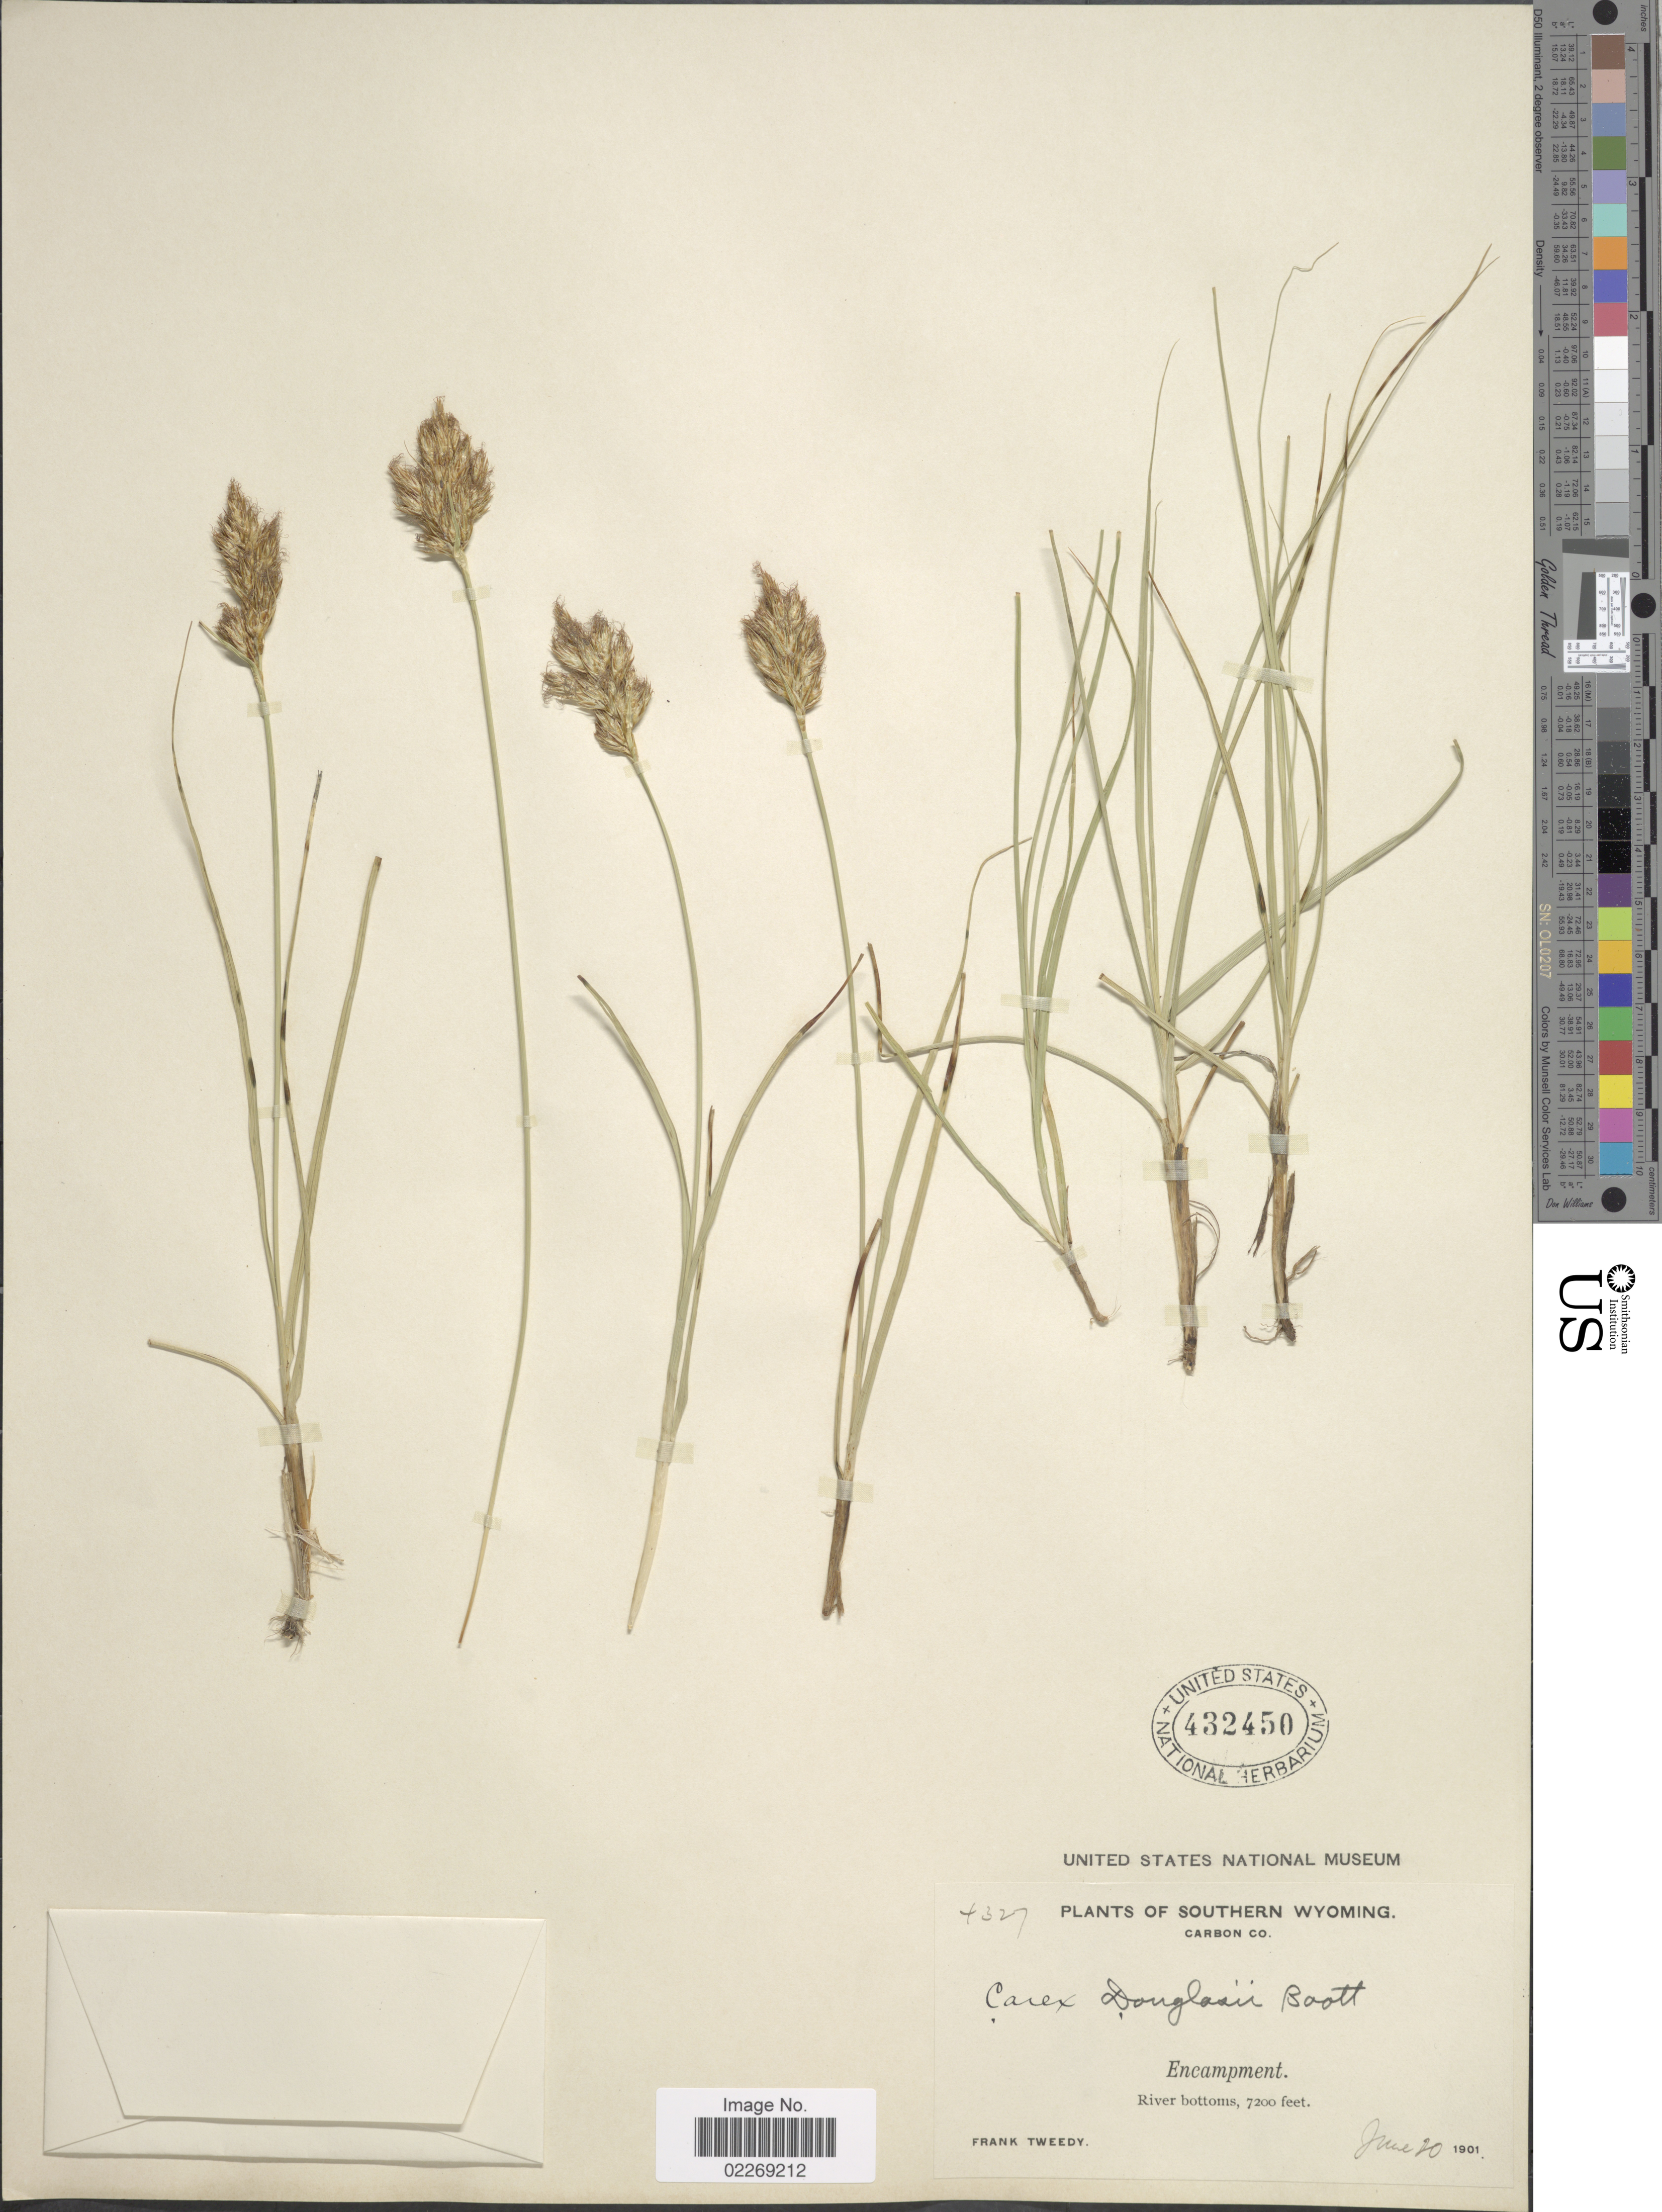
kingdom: Plantae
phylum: Tracheophyta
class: Liliopsida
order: Poales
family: Cyperaceae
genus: Carex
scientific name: Carex douglasii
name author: Boott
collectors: F. Tweedy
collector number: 4327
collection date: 1901-06-20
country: United States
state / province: Wyoming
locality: Southern Wyoming. Carbon Co. Encampment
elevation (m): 2195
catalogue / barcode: US 432450